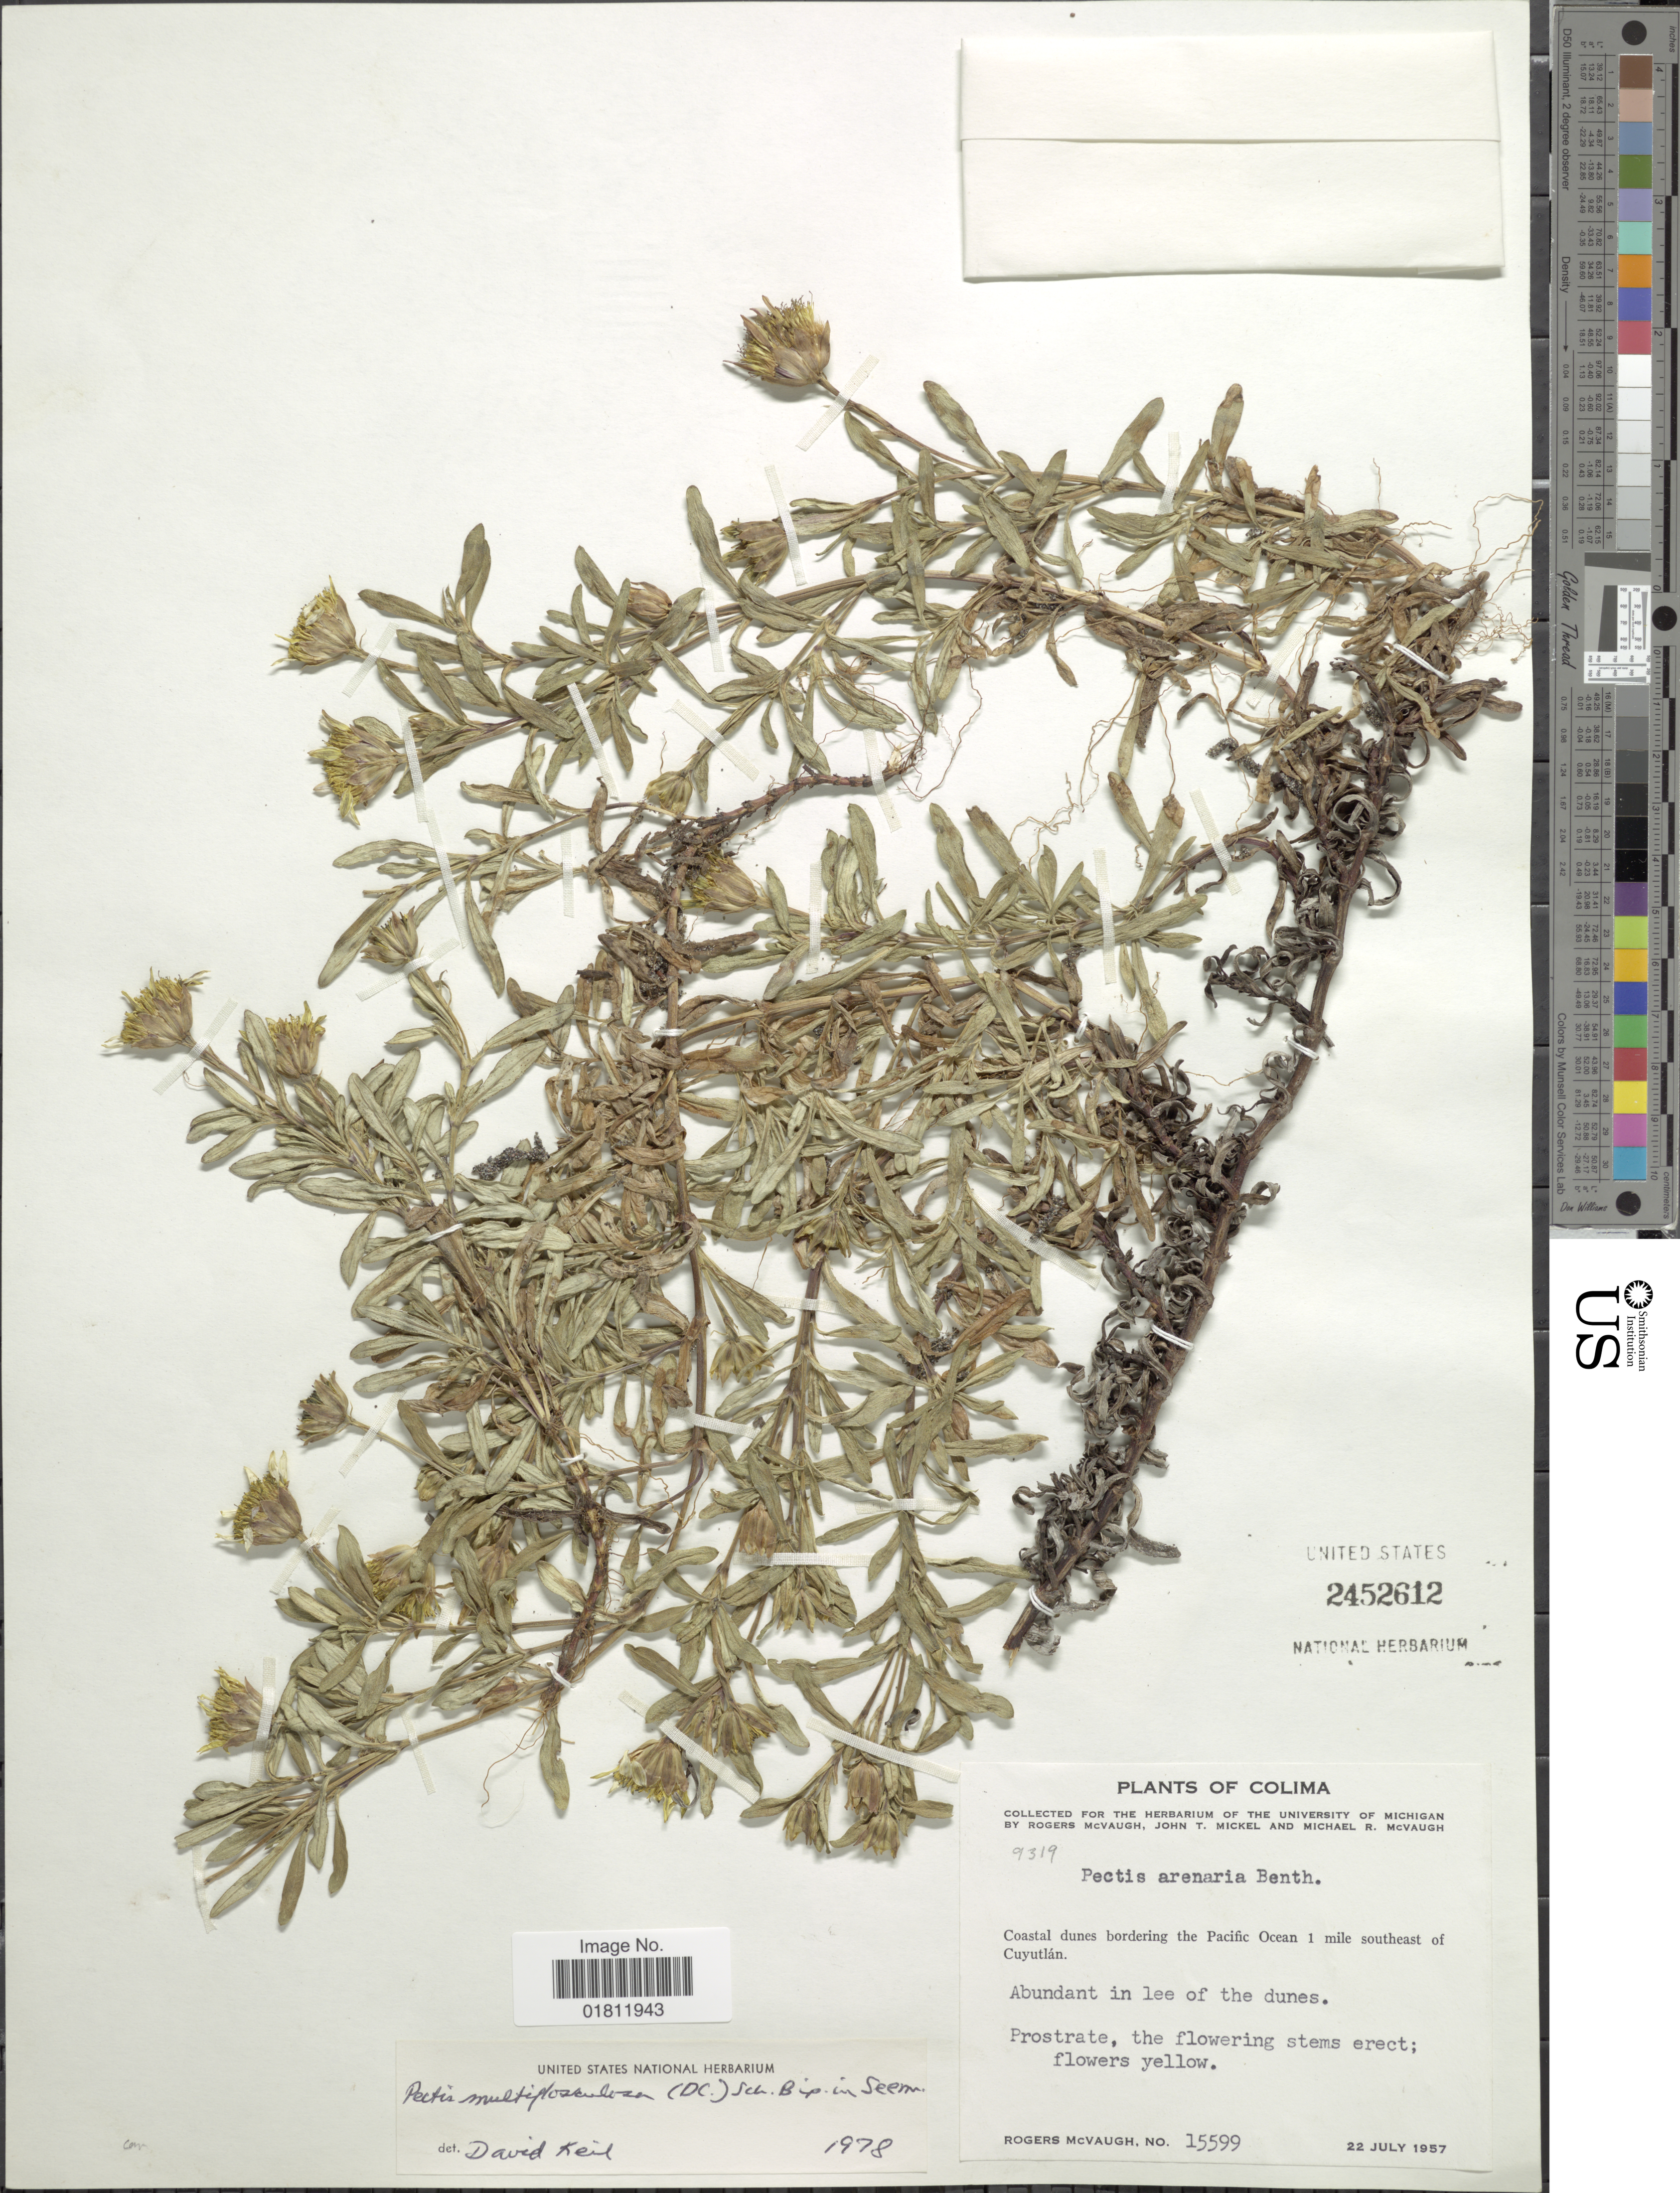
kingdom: Plantae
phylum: Tracheophyta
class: Magnoliopsida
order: Asterales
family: Asteraceae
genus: Pectis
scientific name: Pectis multiflosculosa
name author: (DC.) Sch. Bip.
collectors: R. McVaugh, J. T. Mickel & M. R. McVaugh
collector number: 9319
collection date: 1957-07-22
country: Mexico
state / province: Colima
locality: Colima. Coastal dunes bordering the Pacific Ocean 1 mile southeast of Cuyutlan.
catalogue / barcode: US 2452612